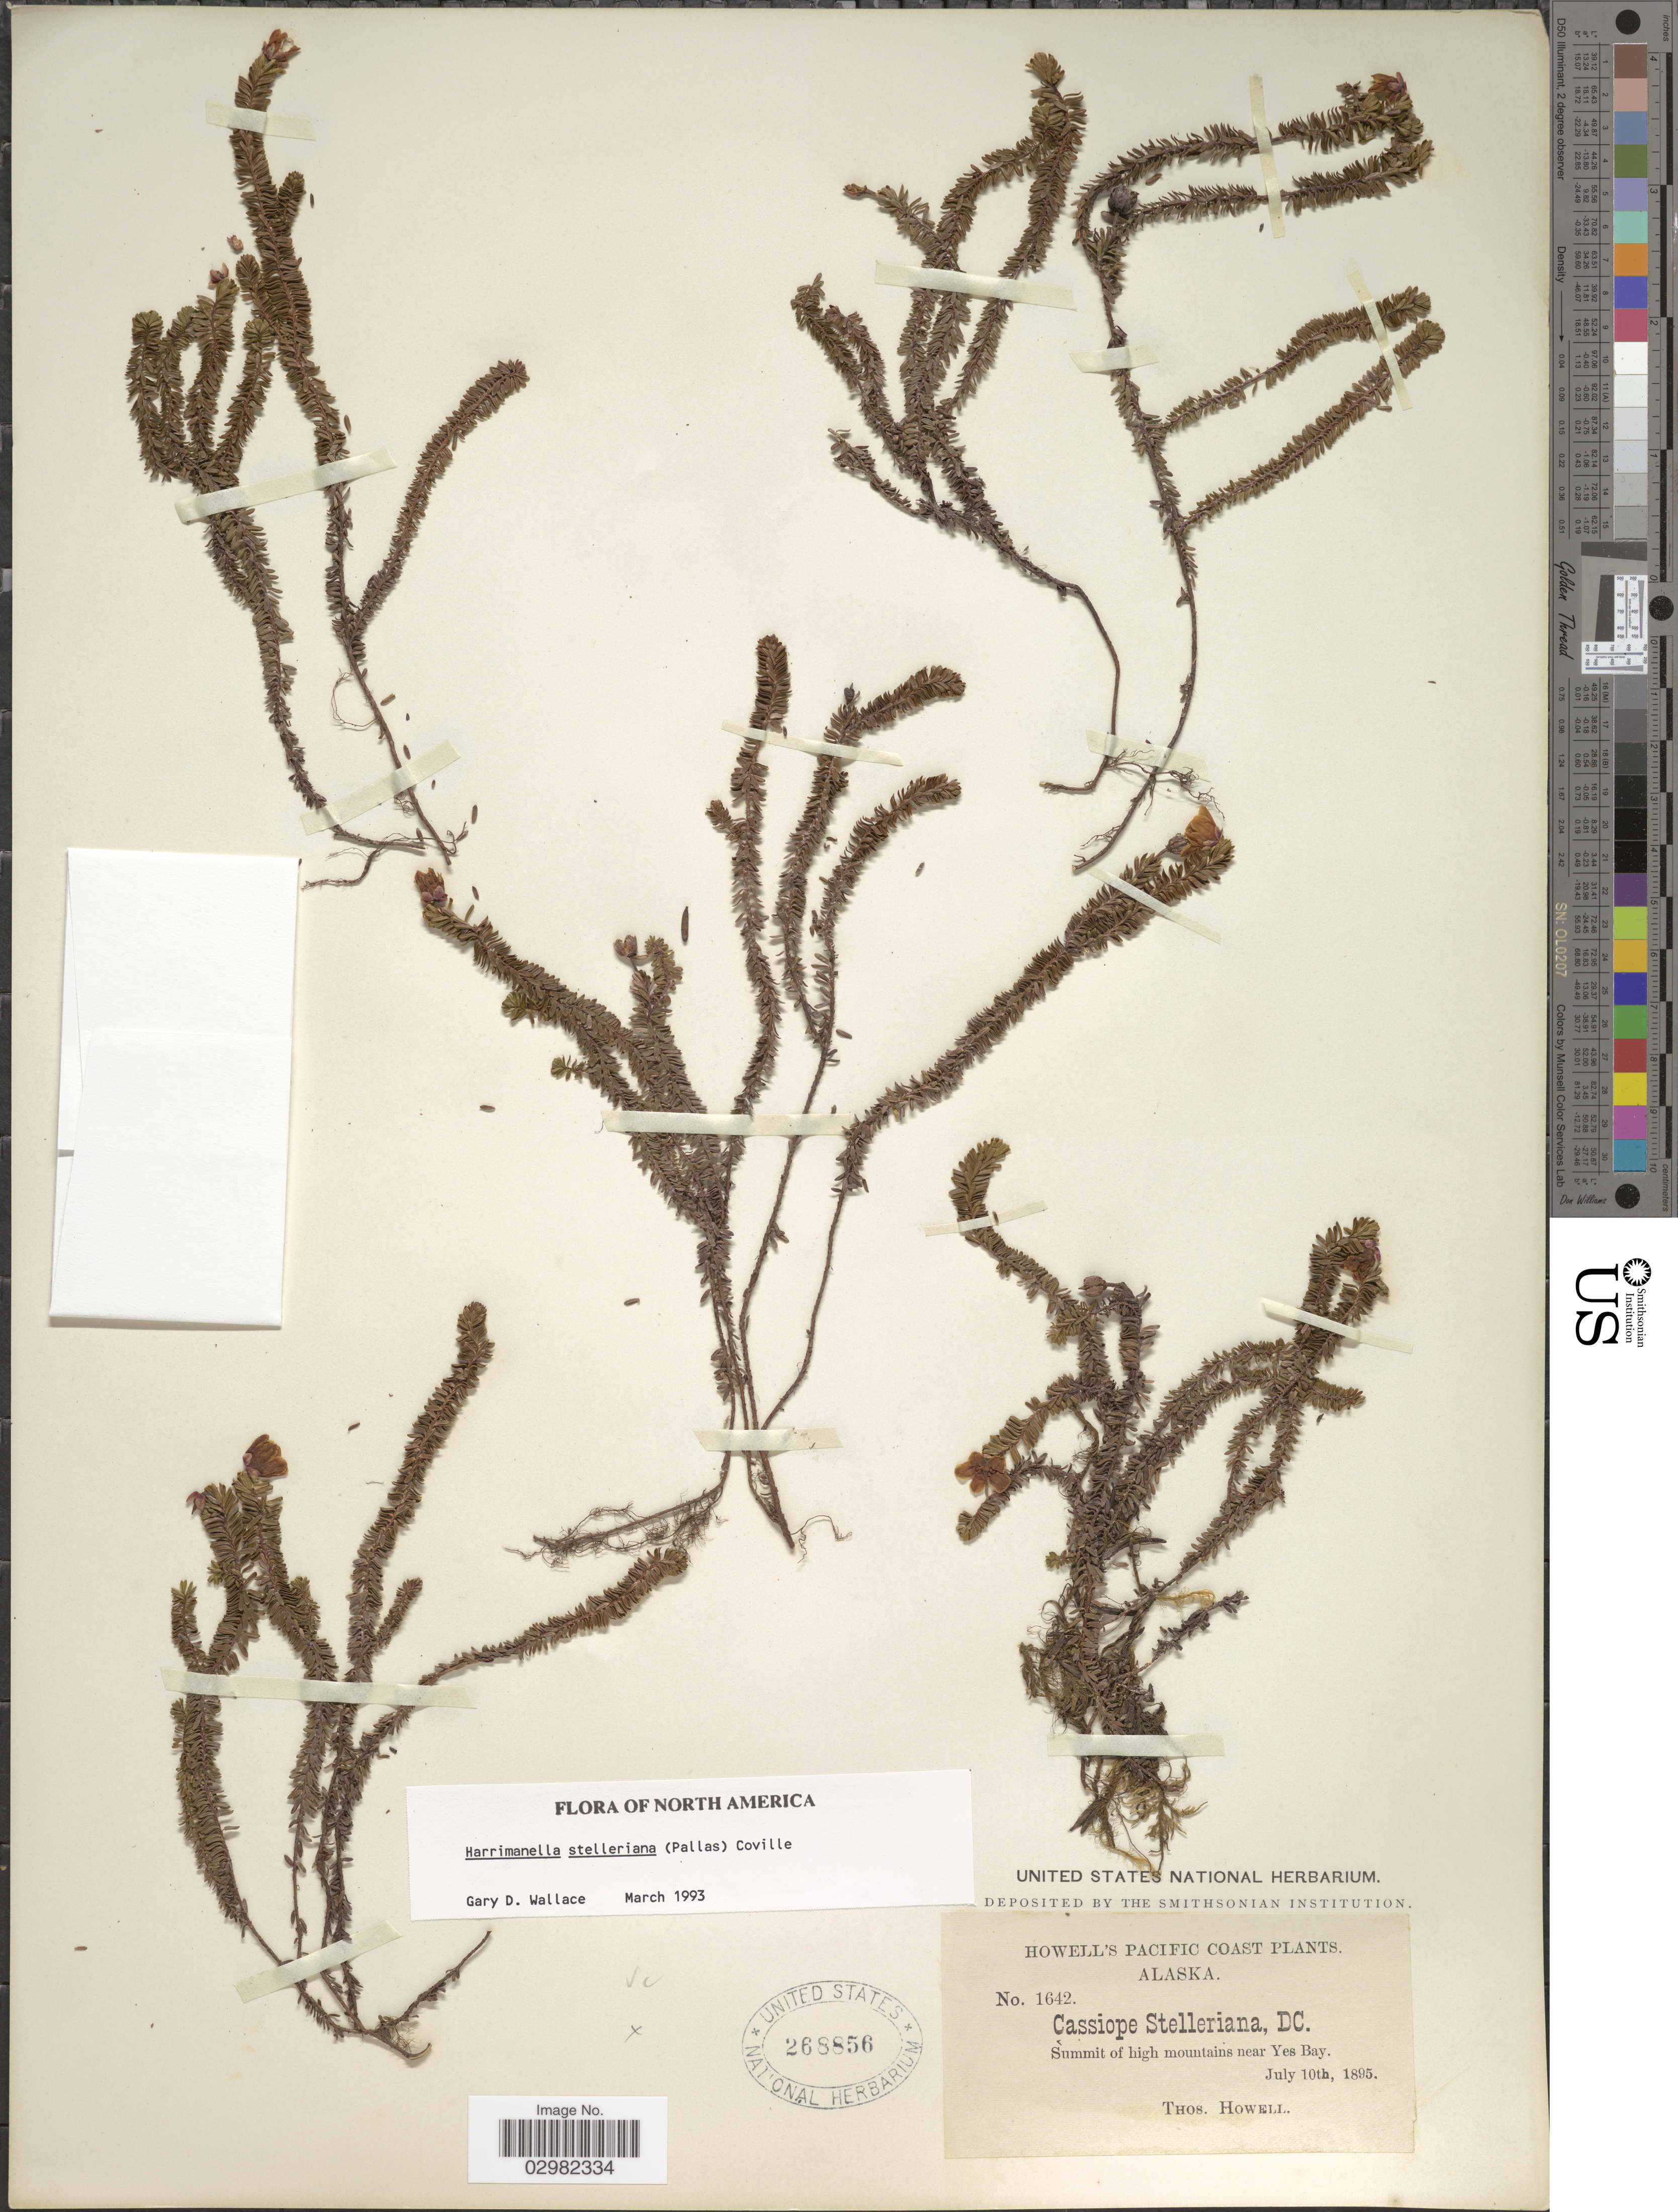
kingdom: Plantae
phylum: Tracheophyta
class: Magnoliopsida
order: Ericales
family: Ericaceae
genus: Harrimanella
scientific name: Harrimanella stelleriana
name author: (Pall.) Coville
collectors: T. Howell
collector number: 1642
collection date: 1895-07-10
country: United States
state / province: Alaska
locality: Summit of high mountains near Yes Bay, Howell's Pacific Coast.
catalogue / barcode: US 268856